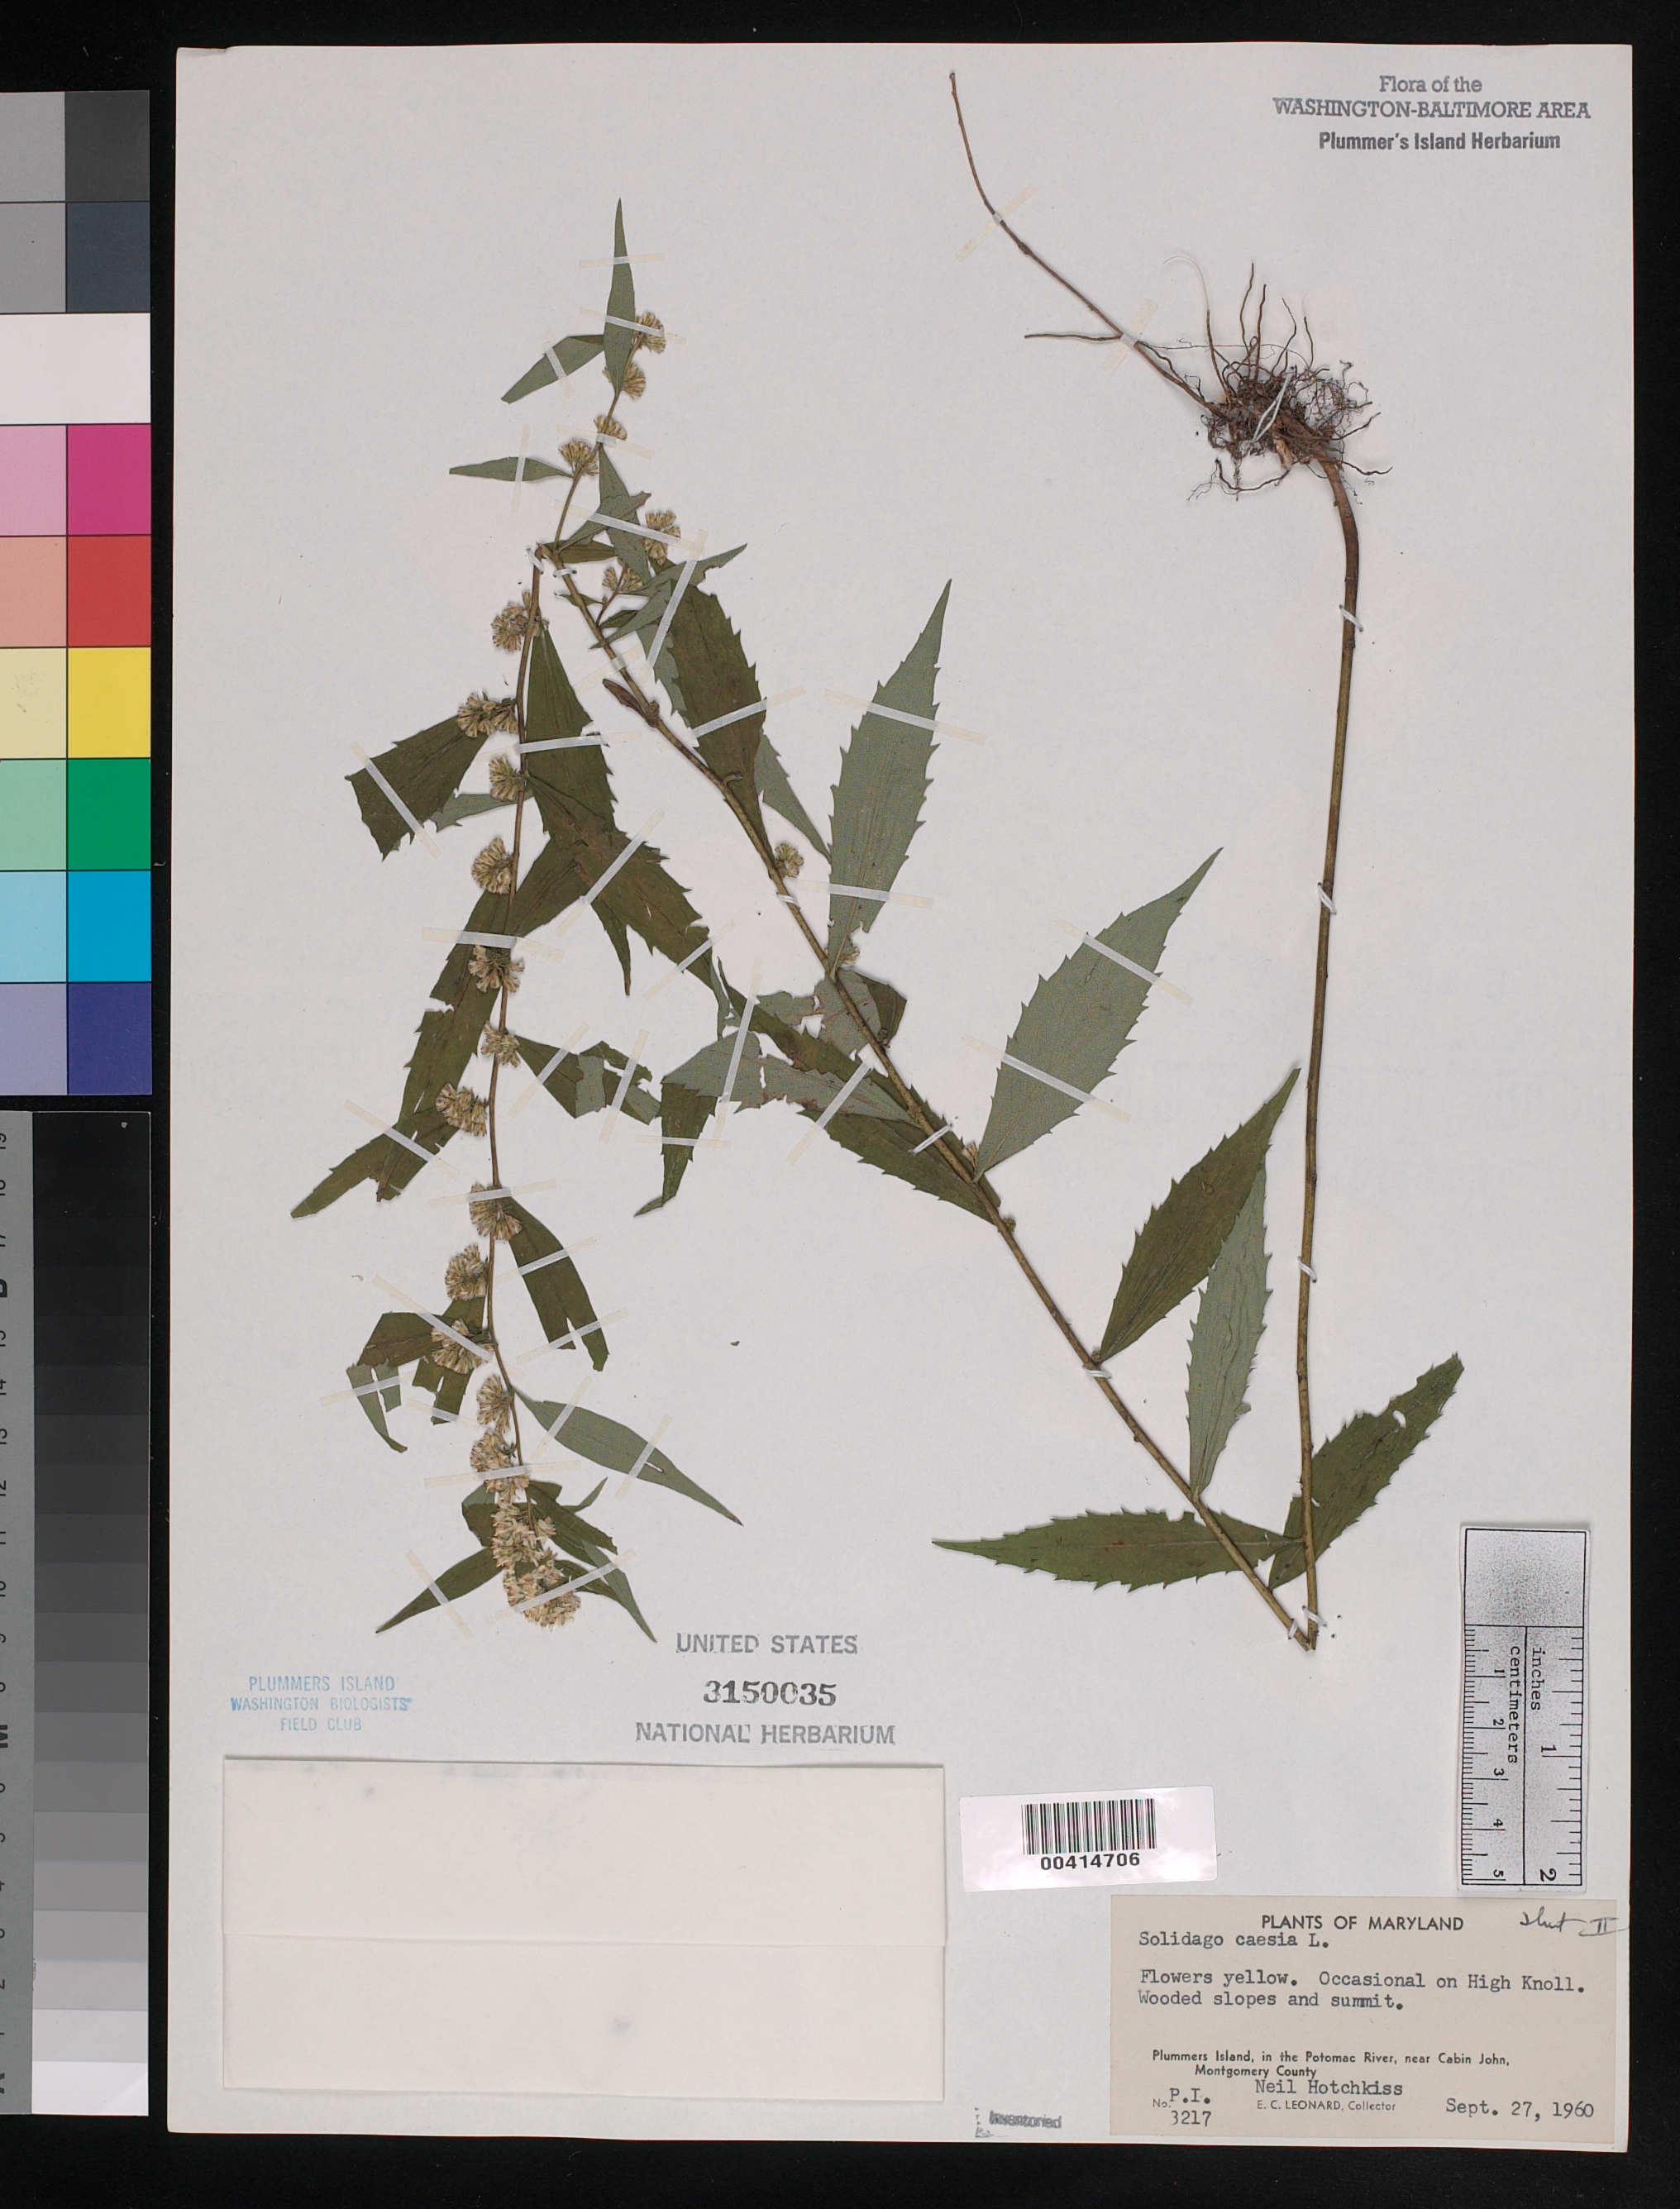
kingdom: Plantae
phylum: Tracheophyta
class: Magnoliopsida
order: Asterales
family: Asteraceae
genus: Solidago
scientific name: Solidago juncea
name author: Aiton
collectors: E. C. Leonard & N. Hotchkiss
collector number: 1217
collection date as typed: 27 Sep 1960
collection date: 1960-09-27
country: United States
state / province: Maryland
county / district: Montgomery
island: Plummers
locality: Plummer's Island, on High knoll C. & O. Canal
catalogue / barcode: US 3150035